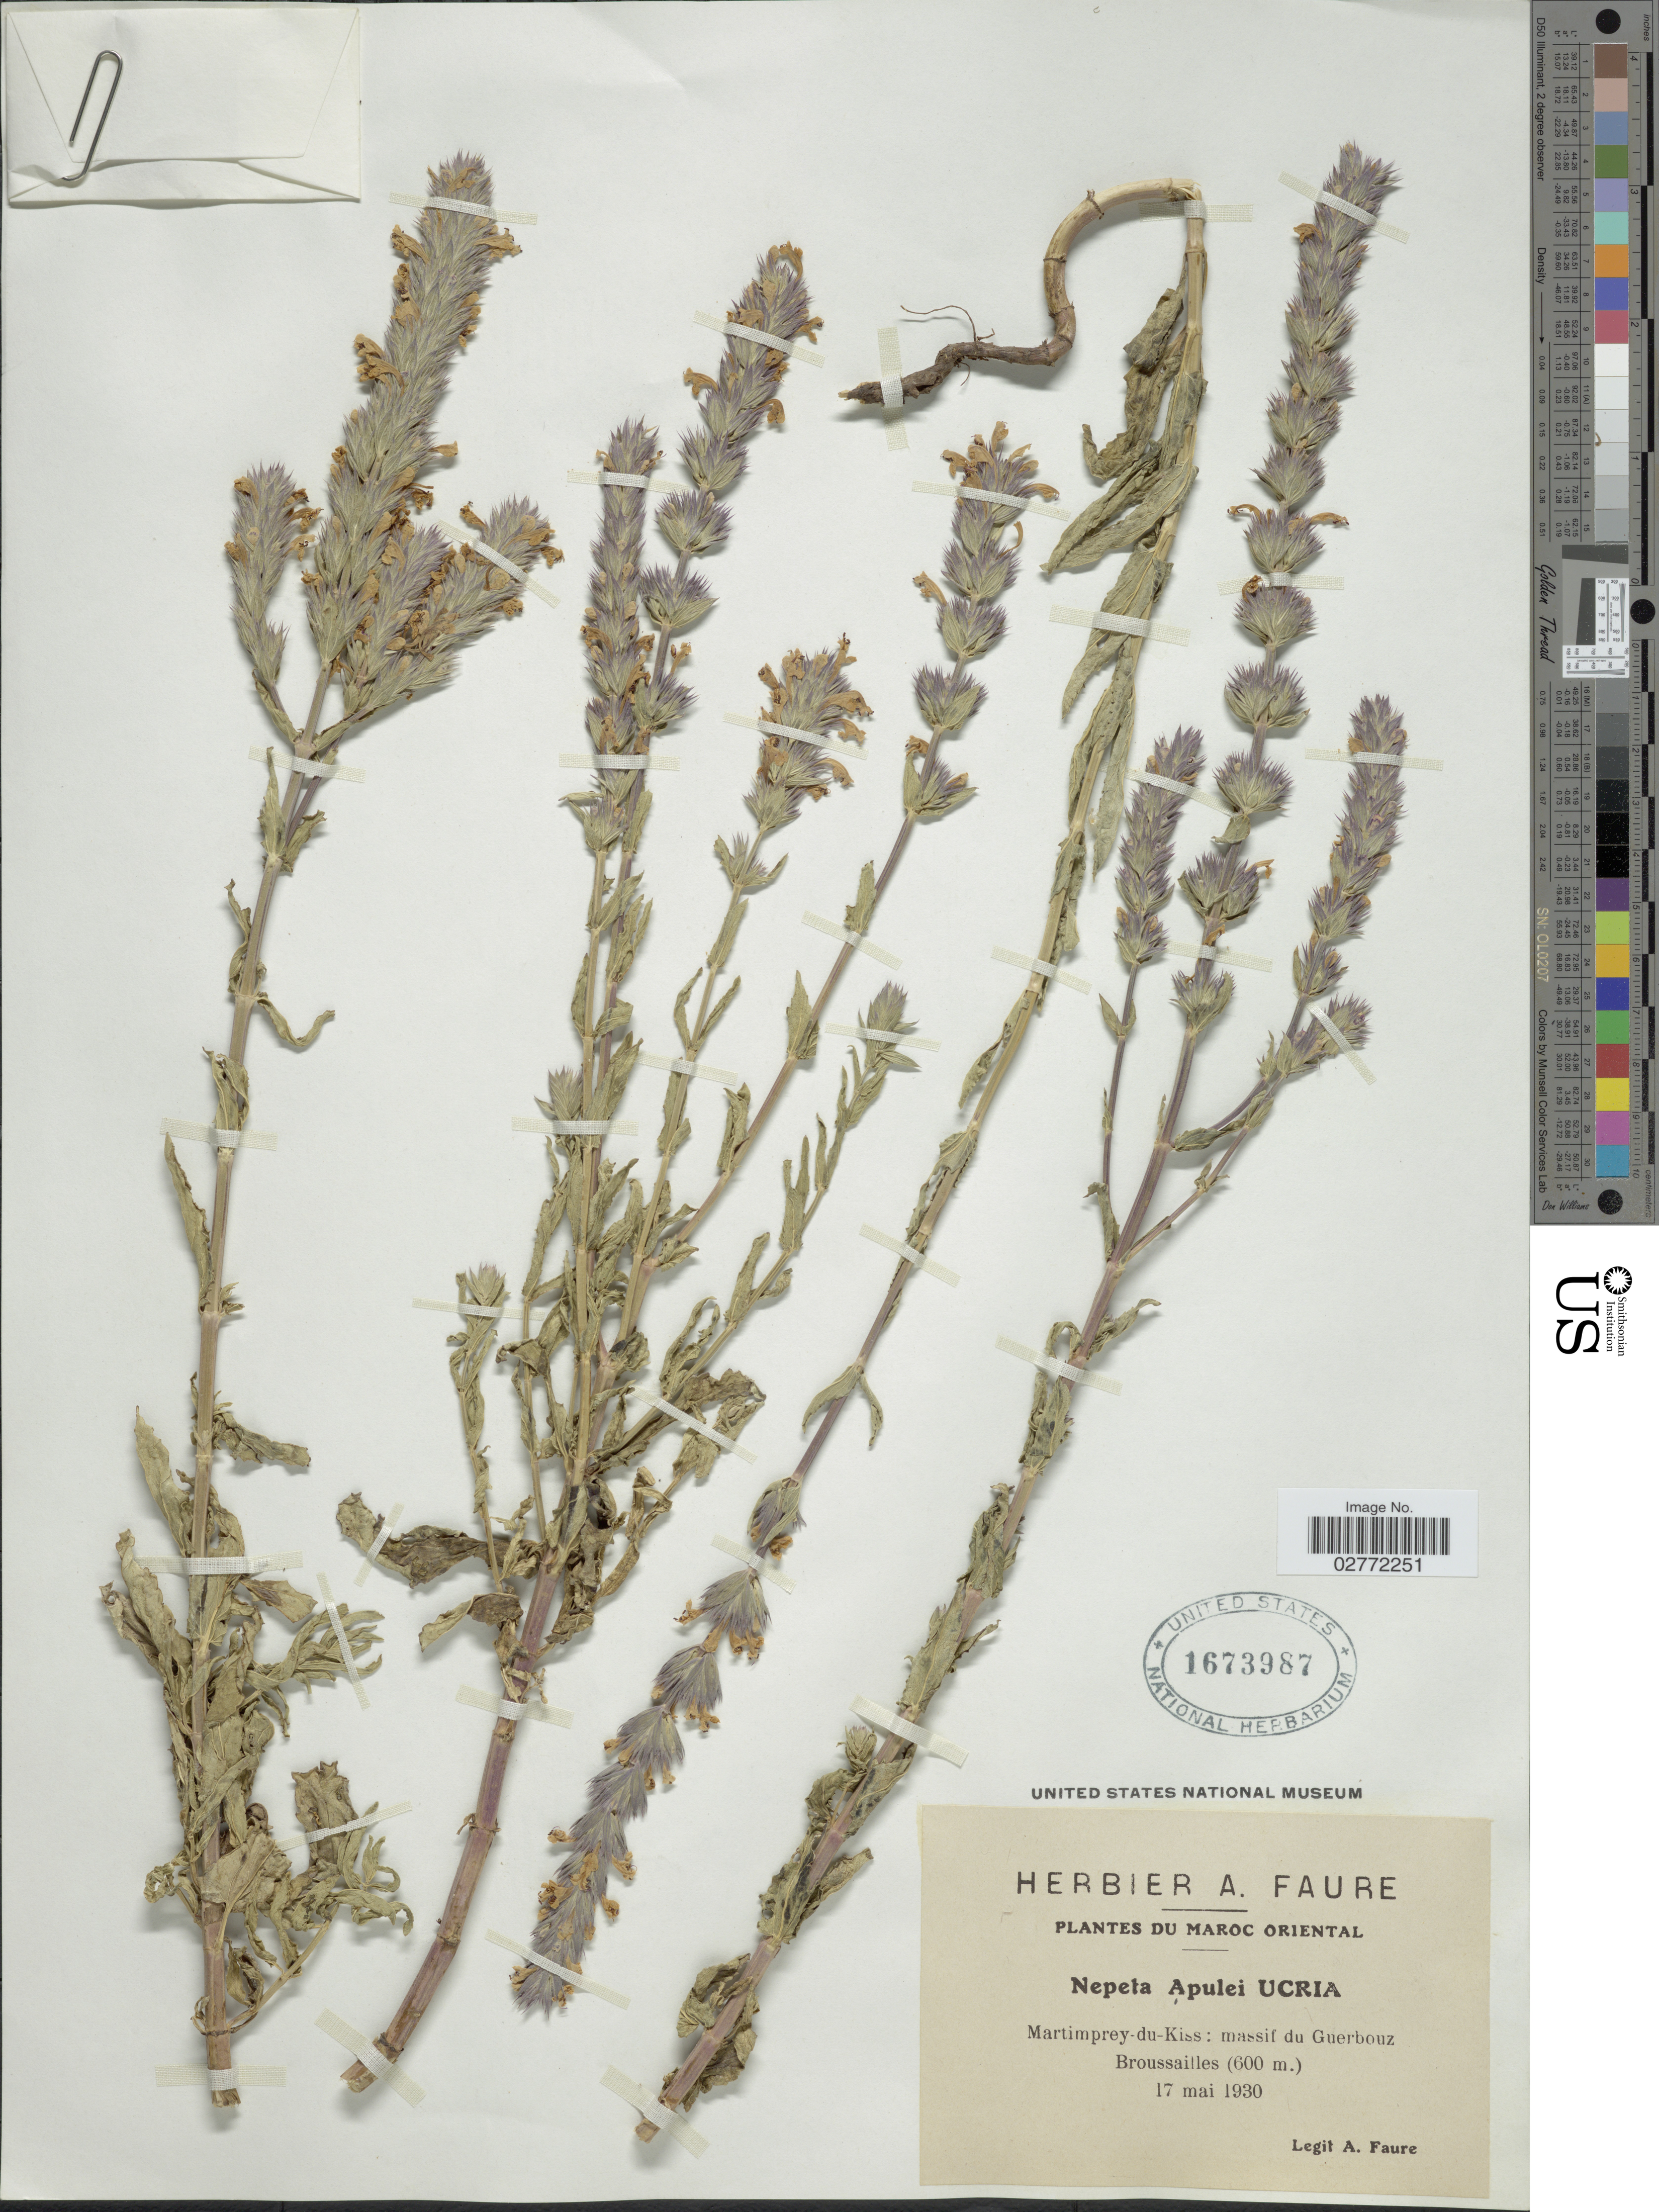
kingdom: Plantae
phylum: Tracheophyta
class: Magnoliopsida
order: Lamiales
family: Lamiaceae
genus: Nepeta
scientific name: Nepeta apuleji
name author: Ucria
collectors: A. Faure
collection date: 1930-05-17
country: Morocco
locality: Maroc Oriental. Martimprey-du-Kiss: massif du Guerbouz. Broussailles.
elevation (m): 600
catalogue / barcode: US 1673987